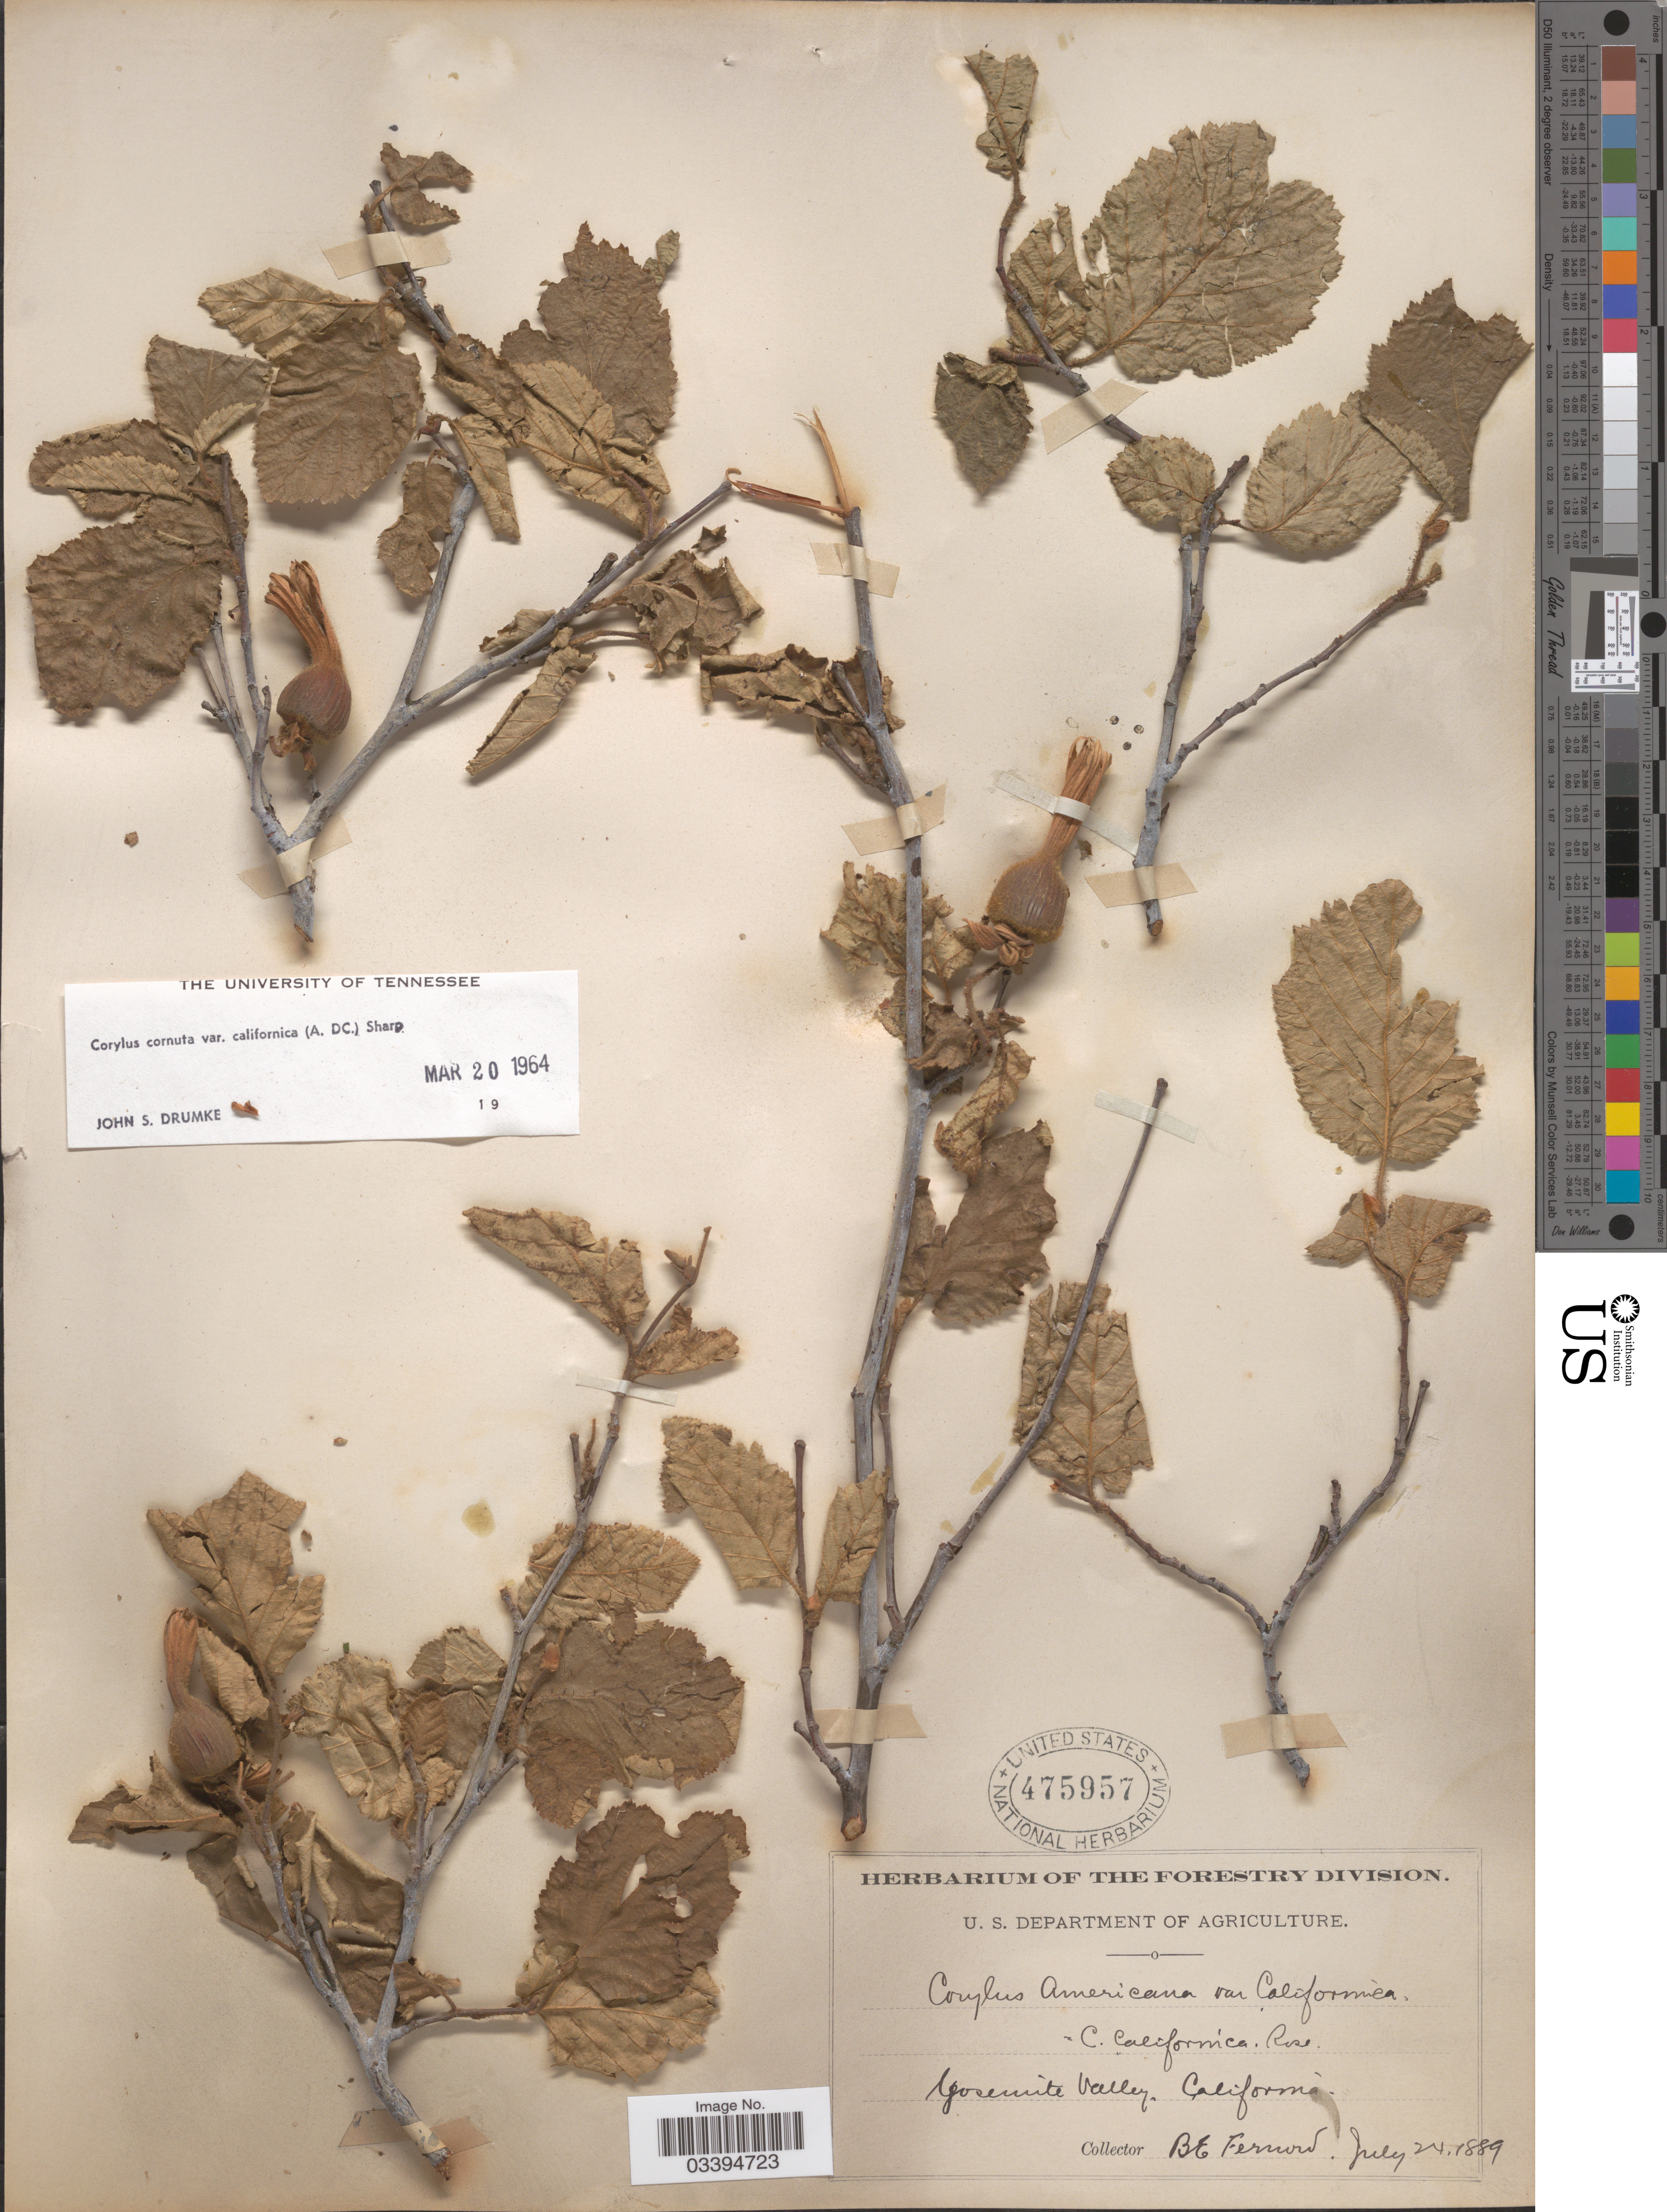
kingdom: Plantae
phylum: Tracheophyta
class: Magnoliopsida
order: Fagales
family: Betulaceae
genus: Corylus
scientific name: Corylus cornuta var. californica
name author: Marshall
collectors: B. Fernow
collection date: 1889-07-24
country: United States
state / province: California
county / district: Mariposa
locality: Yosemite Valley.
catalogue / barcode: US 475957